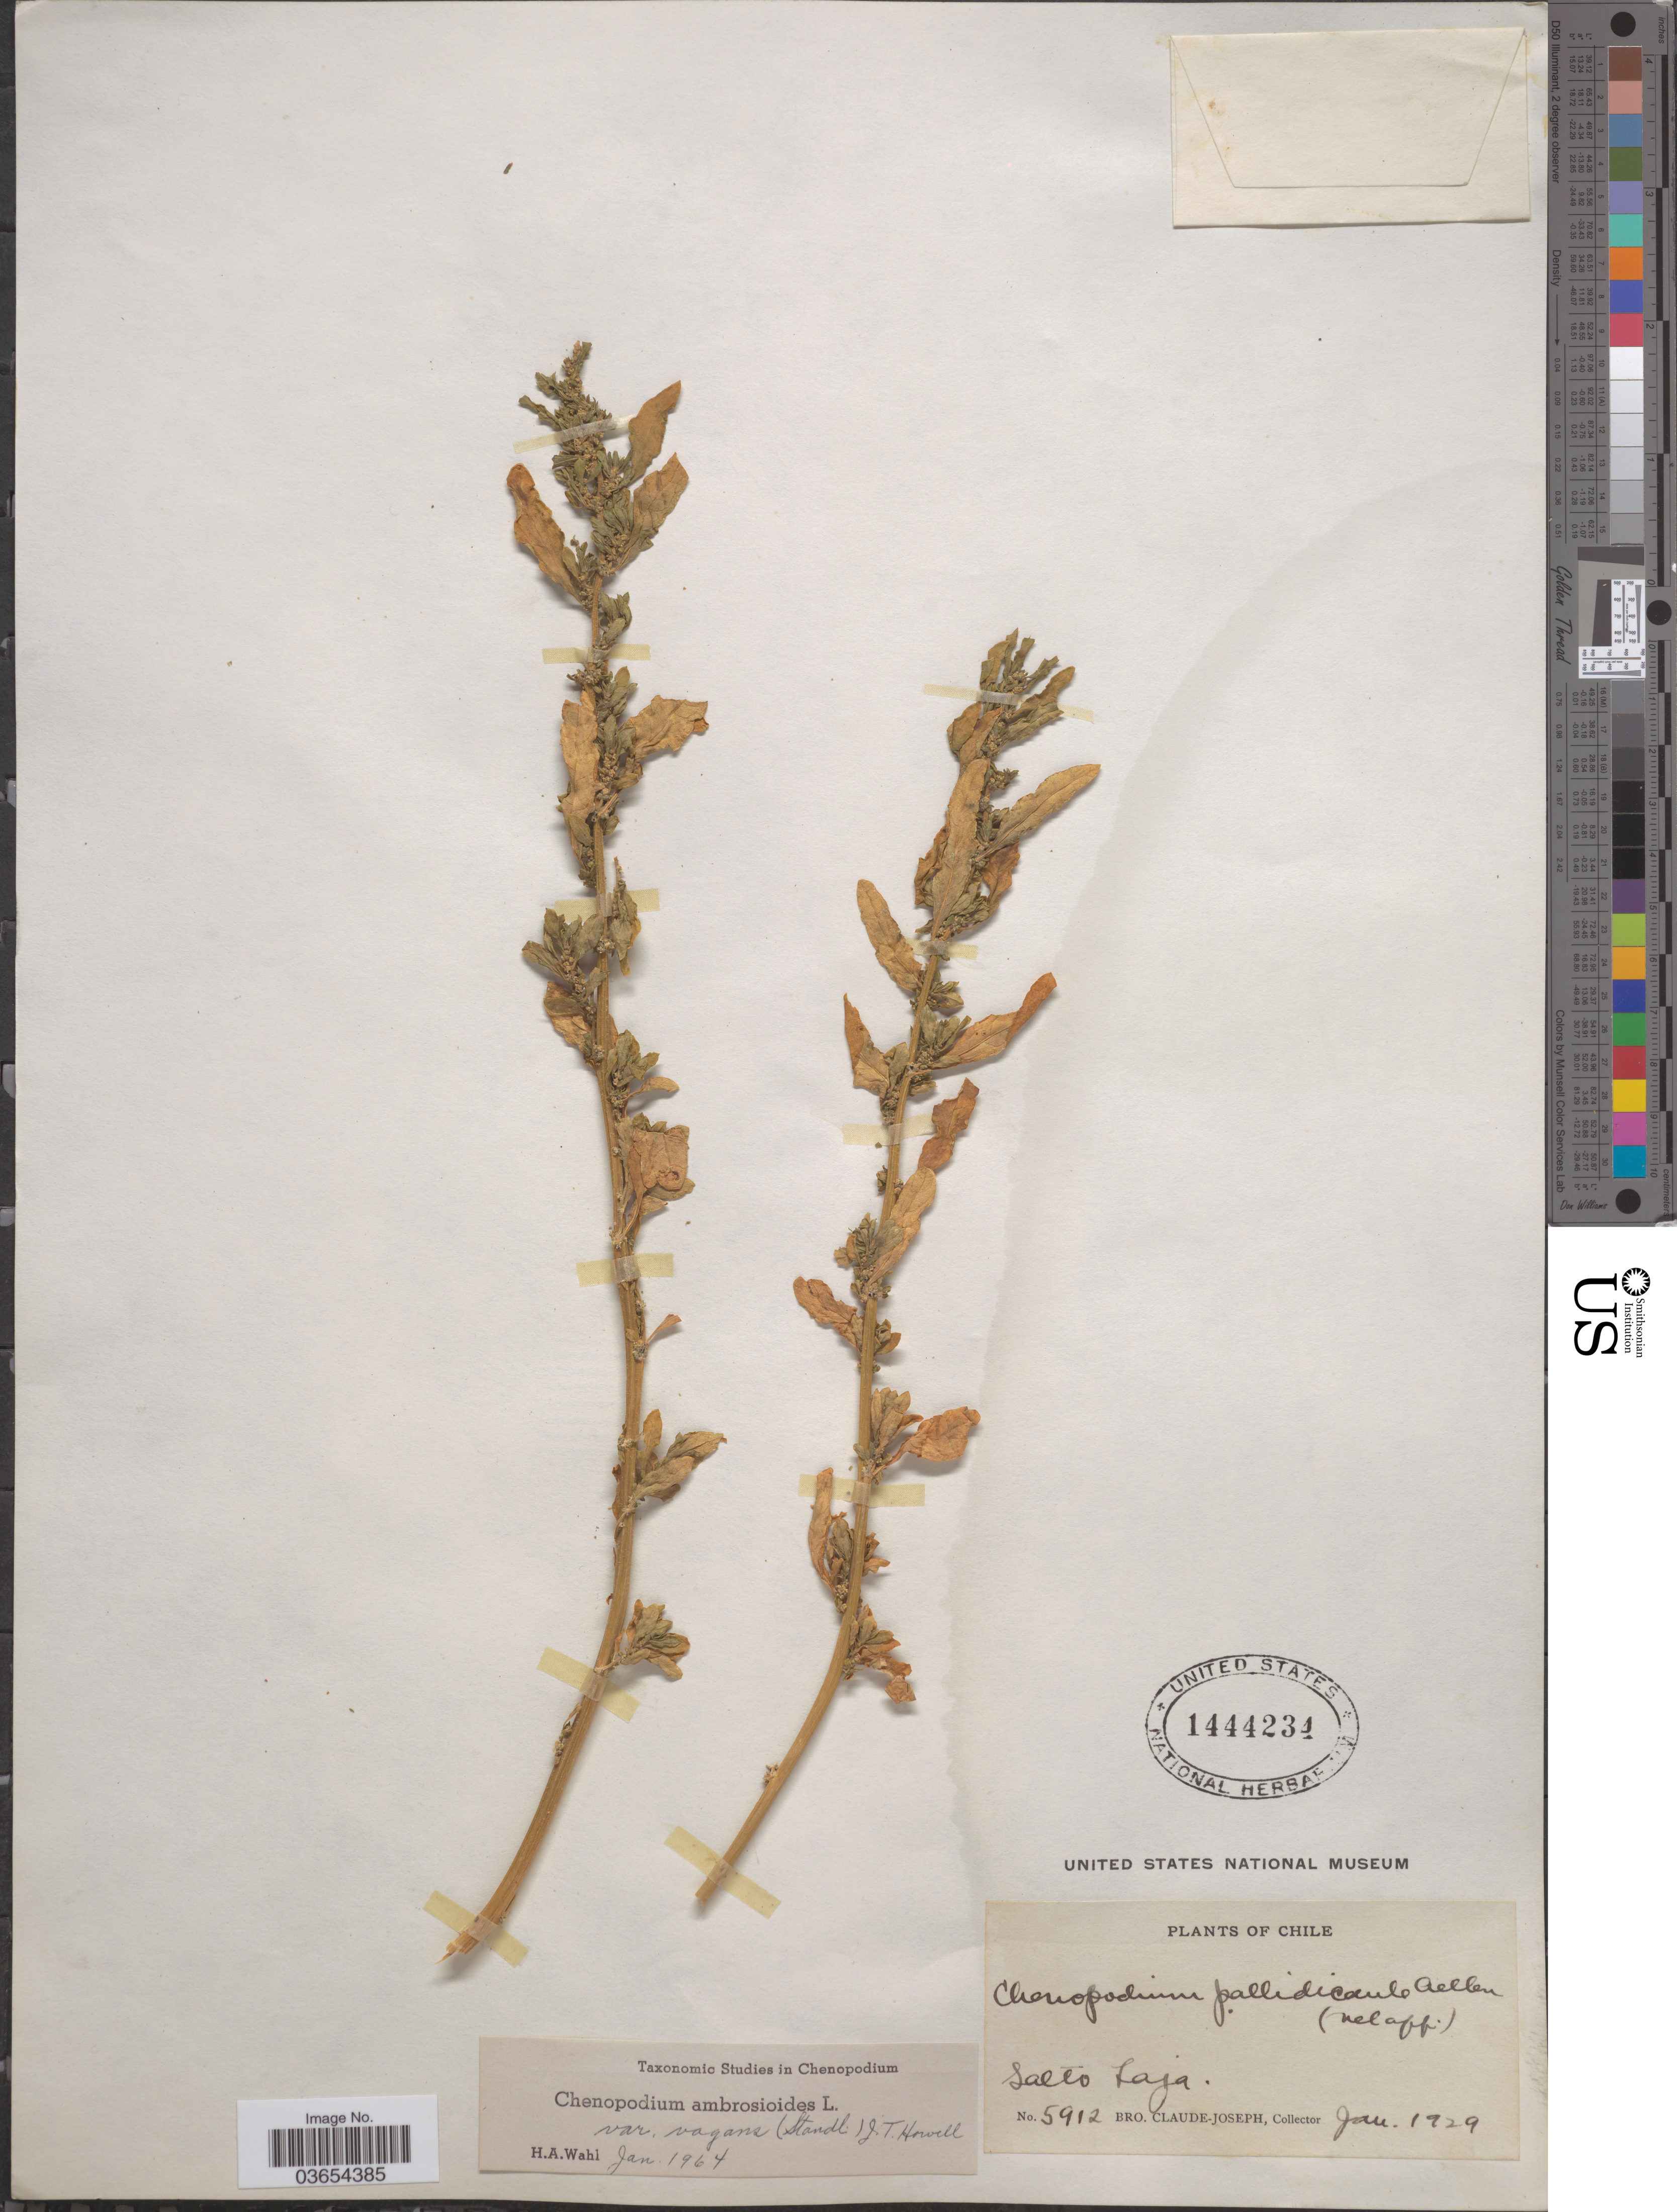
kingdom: Plantae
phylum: Tracheophyta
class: Magnoliopsida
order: Caryophyllales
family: Amaranthaceae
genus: Chenopodium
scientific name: Chenopodium ambrosioides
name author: L.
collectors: Bro. Claude-Joseph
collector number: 5912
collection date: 1929-01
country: Chile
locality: Salto Laja.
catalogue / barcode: US 1444234